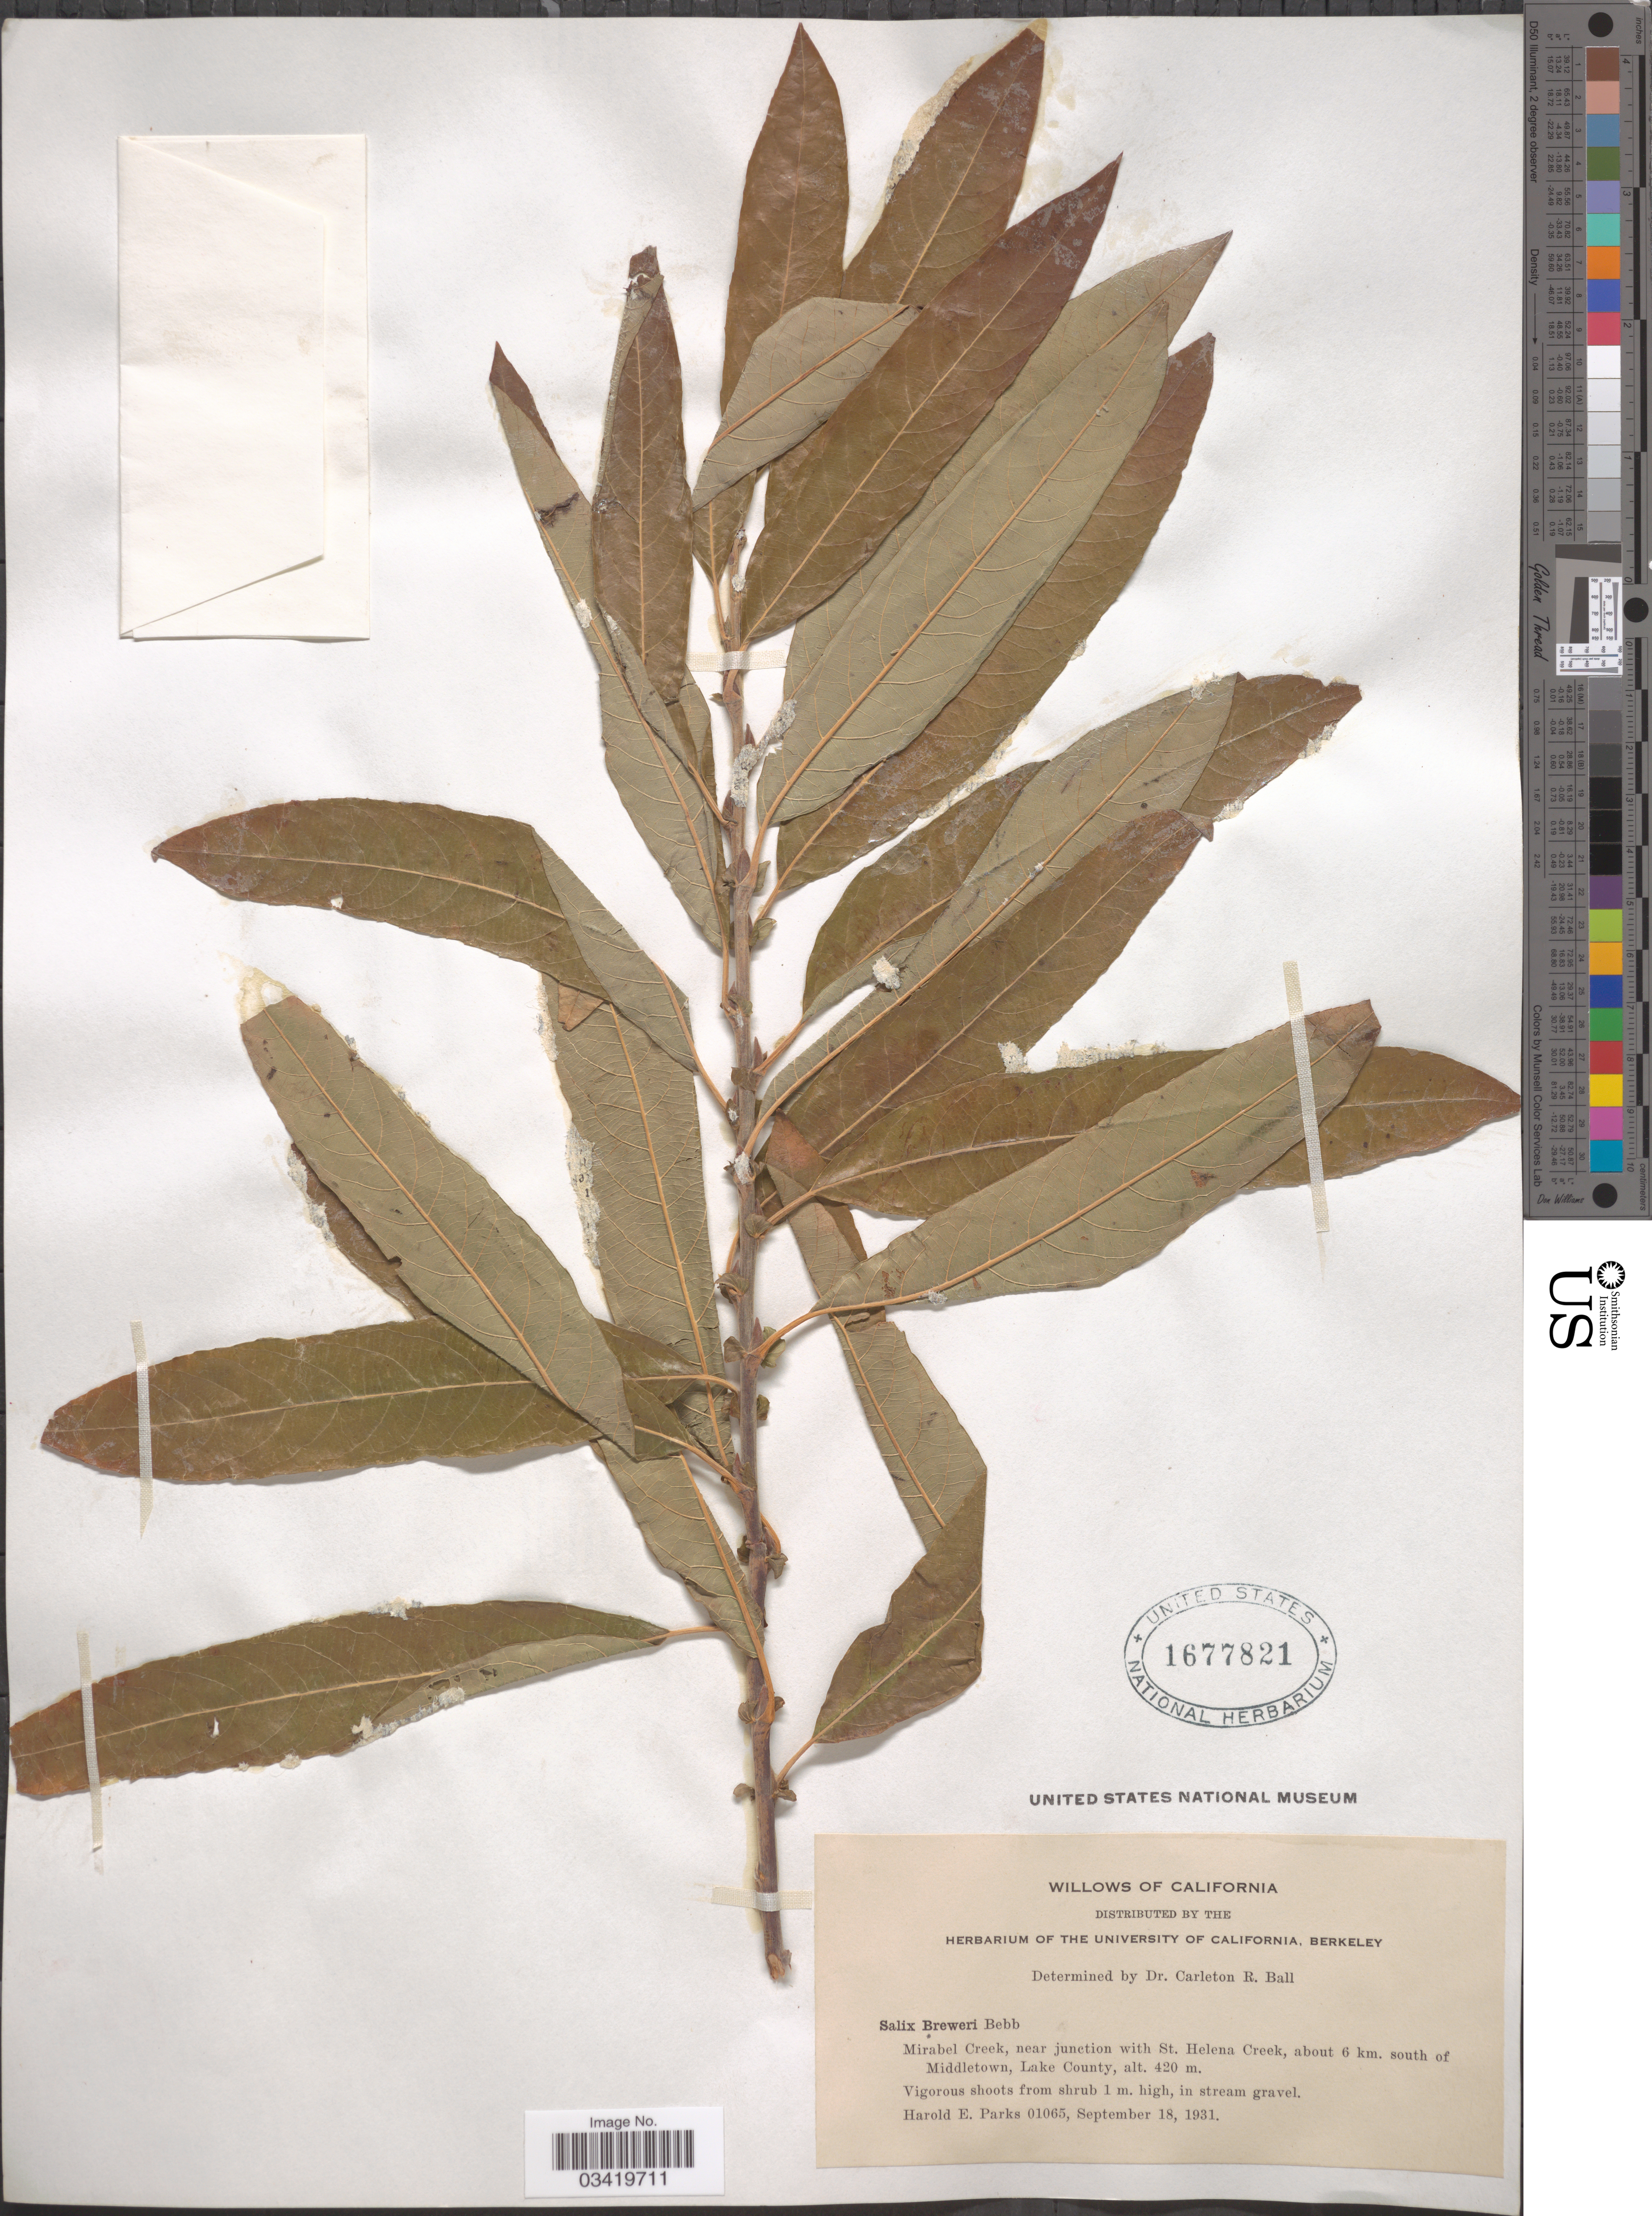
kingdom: Plantae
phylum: Tracheophyta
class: Magnoliopsida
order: Malpighiales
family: Salicaceae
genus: Salix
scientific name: Salix breweri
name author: Bebb in S. Watson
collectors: H. E. Parks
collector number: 01065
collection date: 1931-09-18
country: United States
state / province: California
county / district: Lake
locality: Mirabel Creek, near junction with St. Helena Creek, about 6 km. south of Middletown, Lake County.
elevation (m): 420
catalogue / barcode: US 1677821